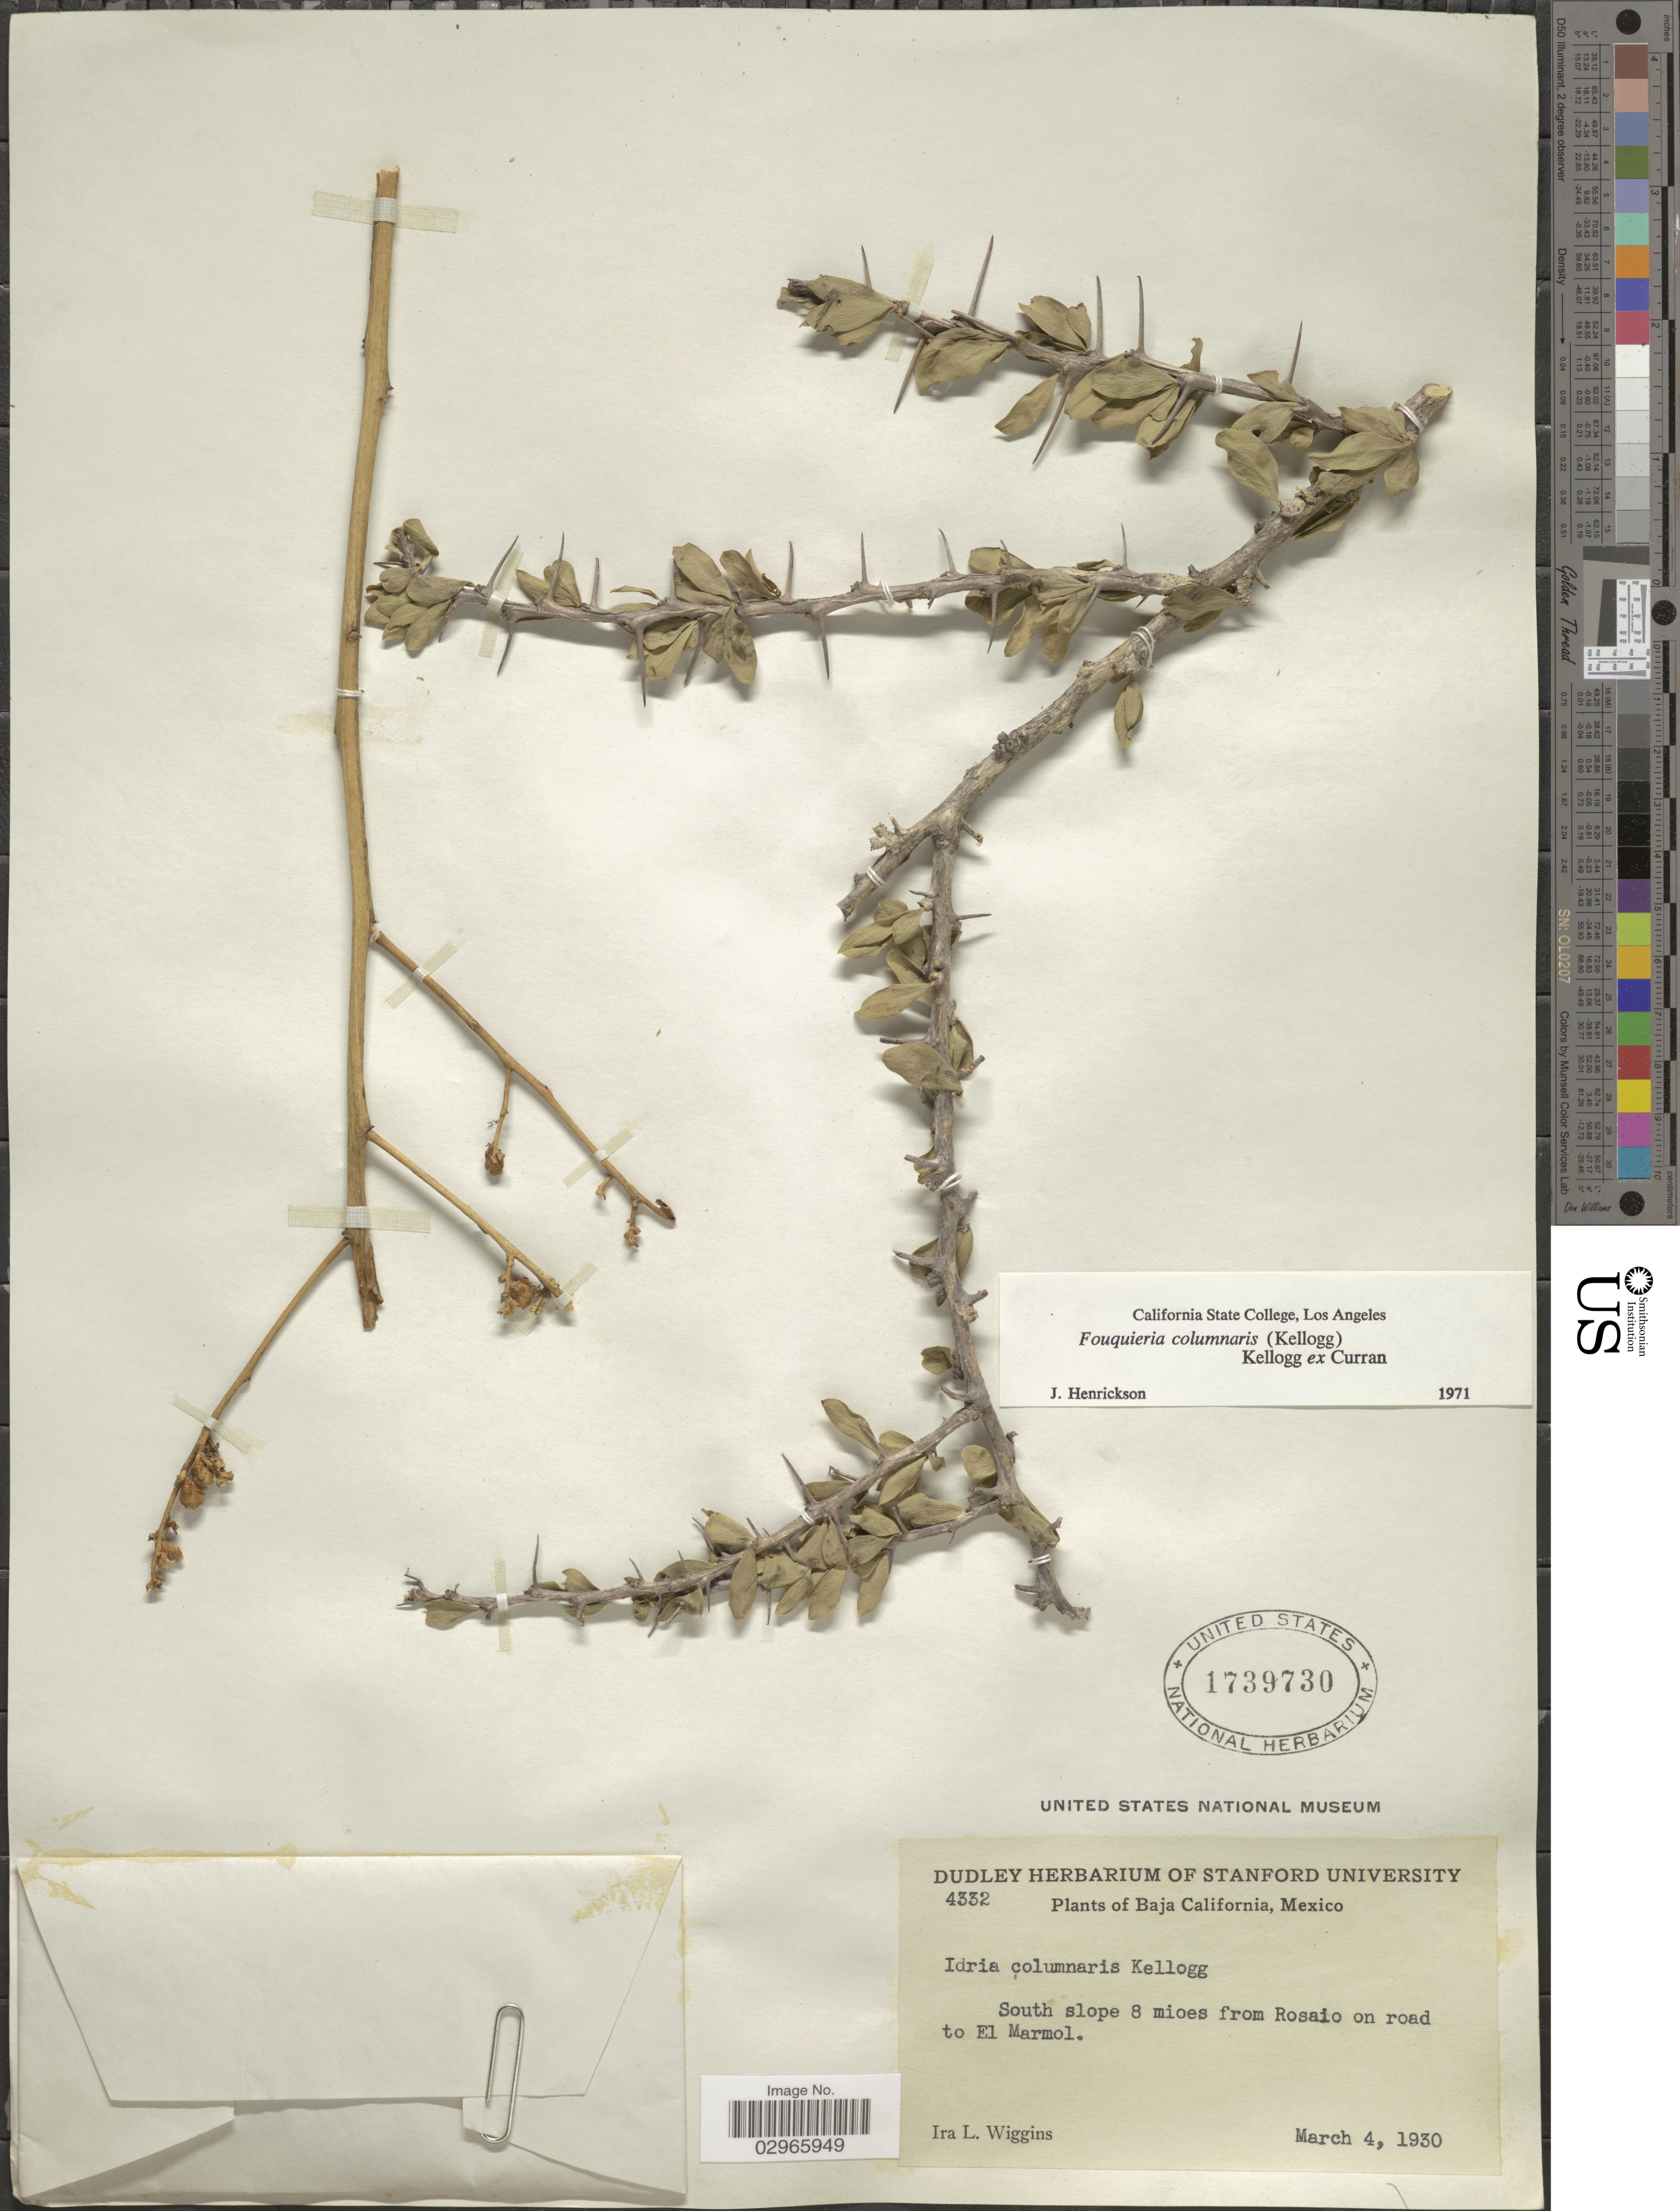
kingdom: Plantae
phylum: Tracheophyta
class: Magnoliopsida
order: Ericales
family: Fouquieriaceae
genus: Idria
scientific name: Idria columnaria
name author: Kellogg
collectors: I. L. Wiggins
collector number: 4332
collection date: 1930-03-04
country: Mexico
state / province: Baja California Norte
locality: South slope 8 mioes from Rosaio on road to El Marmol.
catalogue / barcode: US 1739730